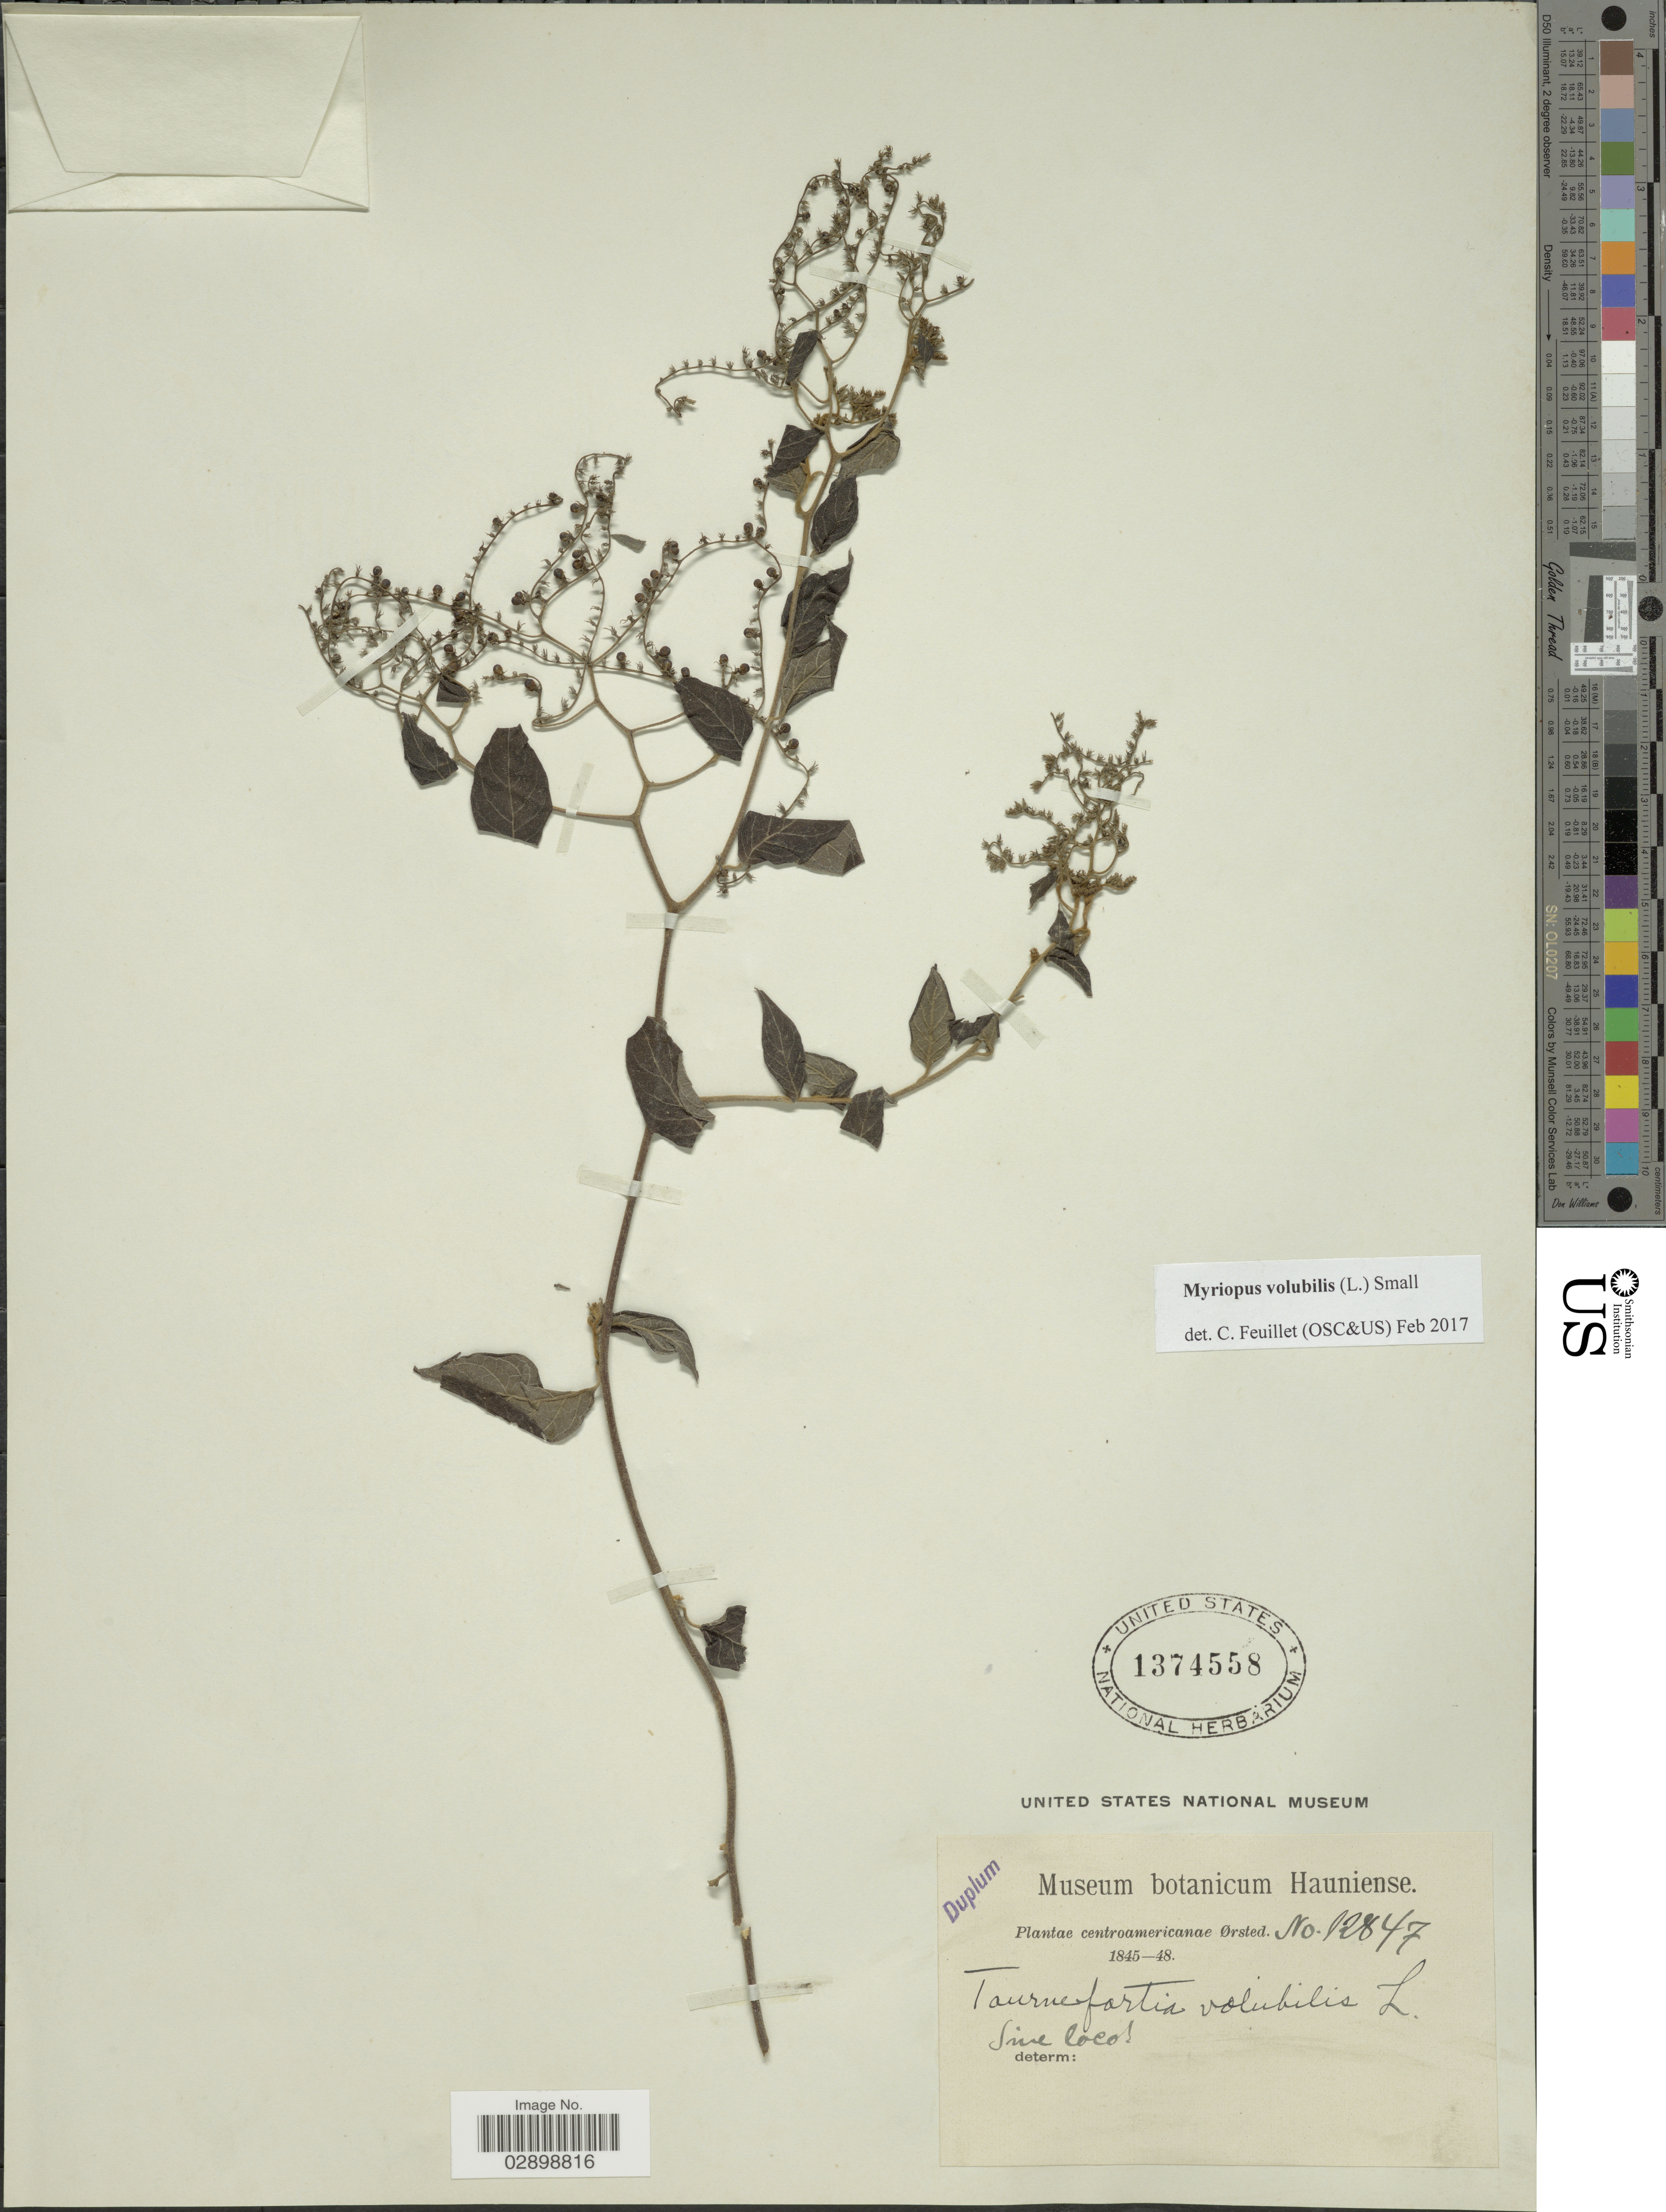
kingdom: Plantae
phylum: Tracheophyta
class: Magnoliopsida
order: Boraginales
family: Heliotropiaceae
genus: Myriopus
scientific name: Myriopus volubilis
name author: (L.) Small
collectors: Ørsted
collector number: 12847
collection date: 1845/1848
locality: Centroamericanae.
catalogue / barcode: US 1374558